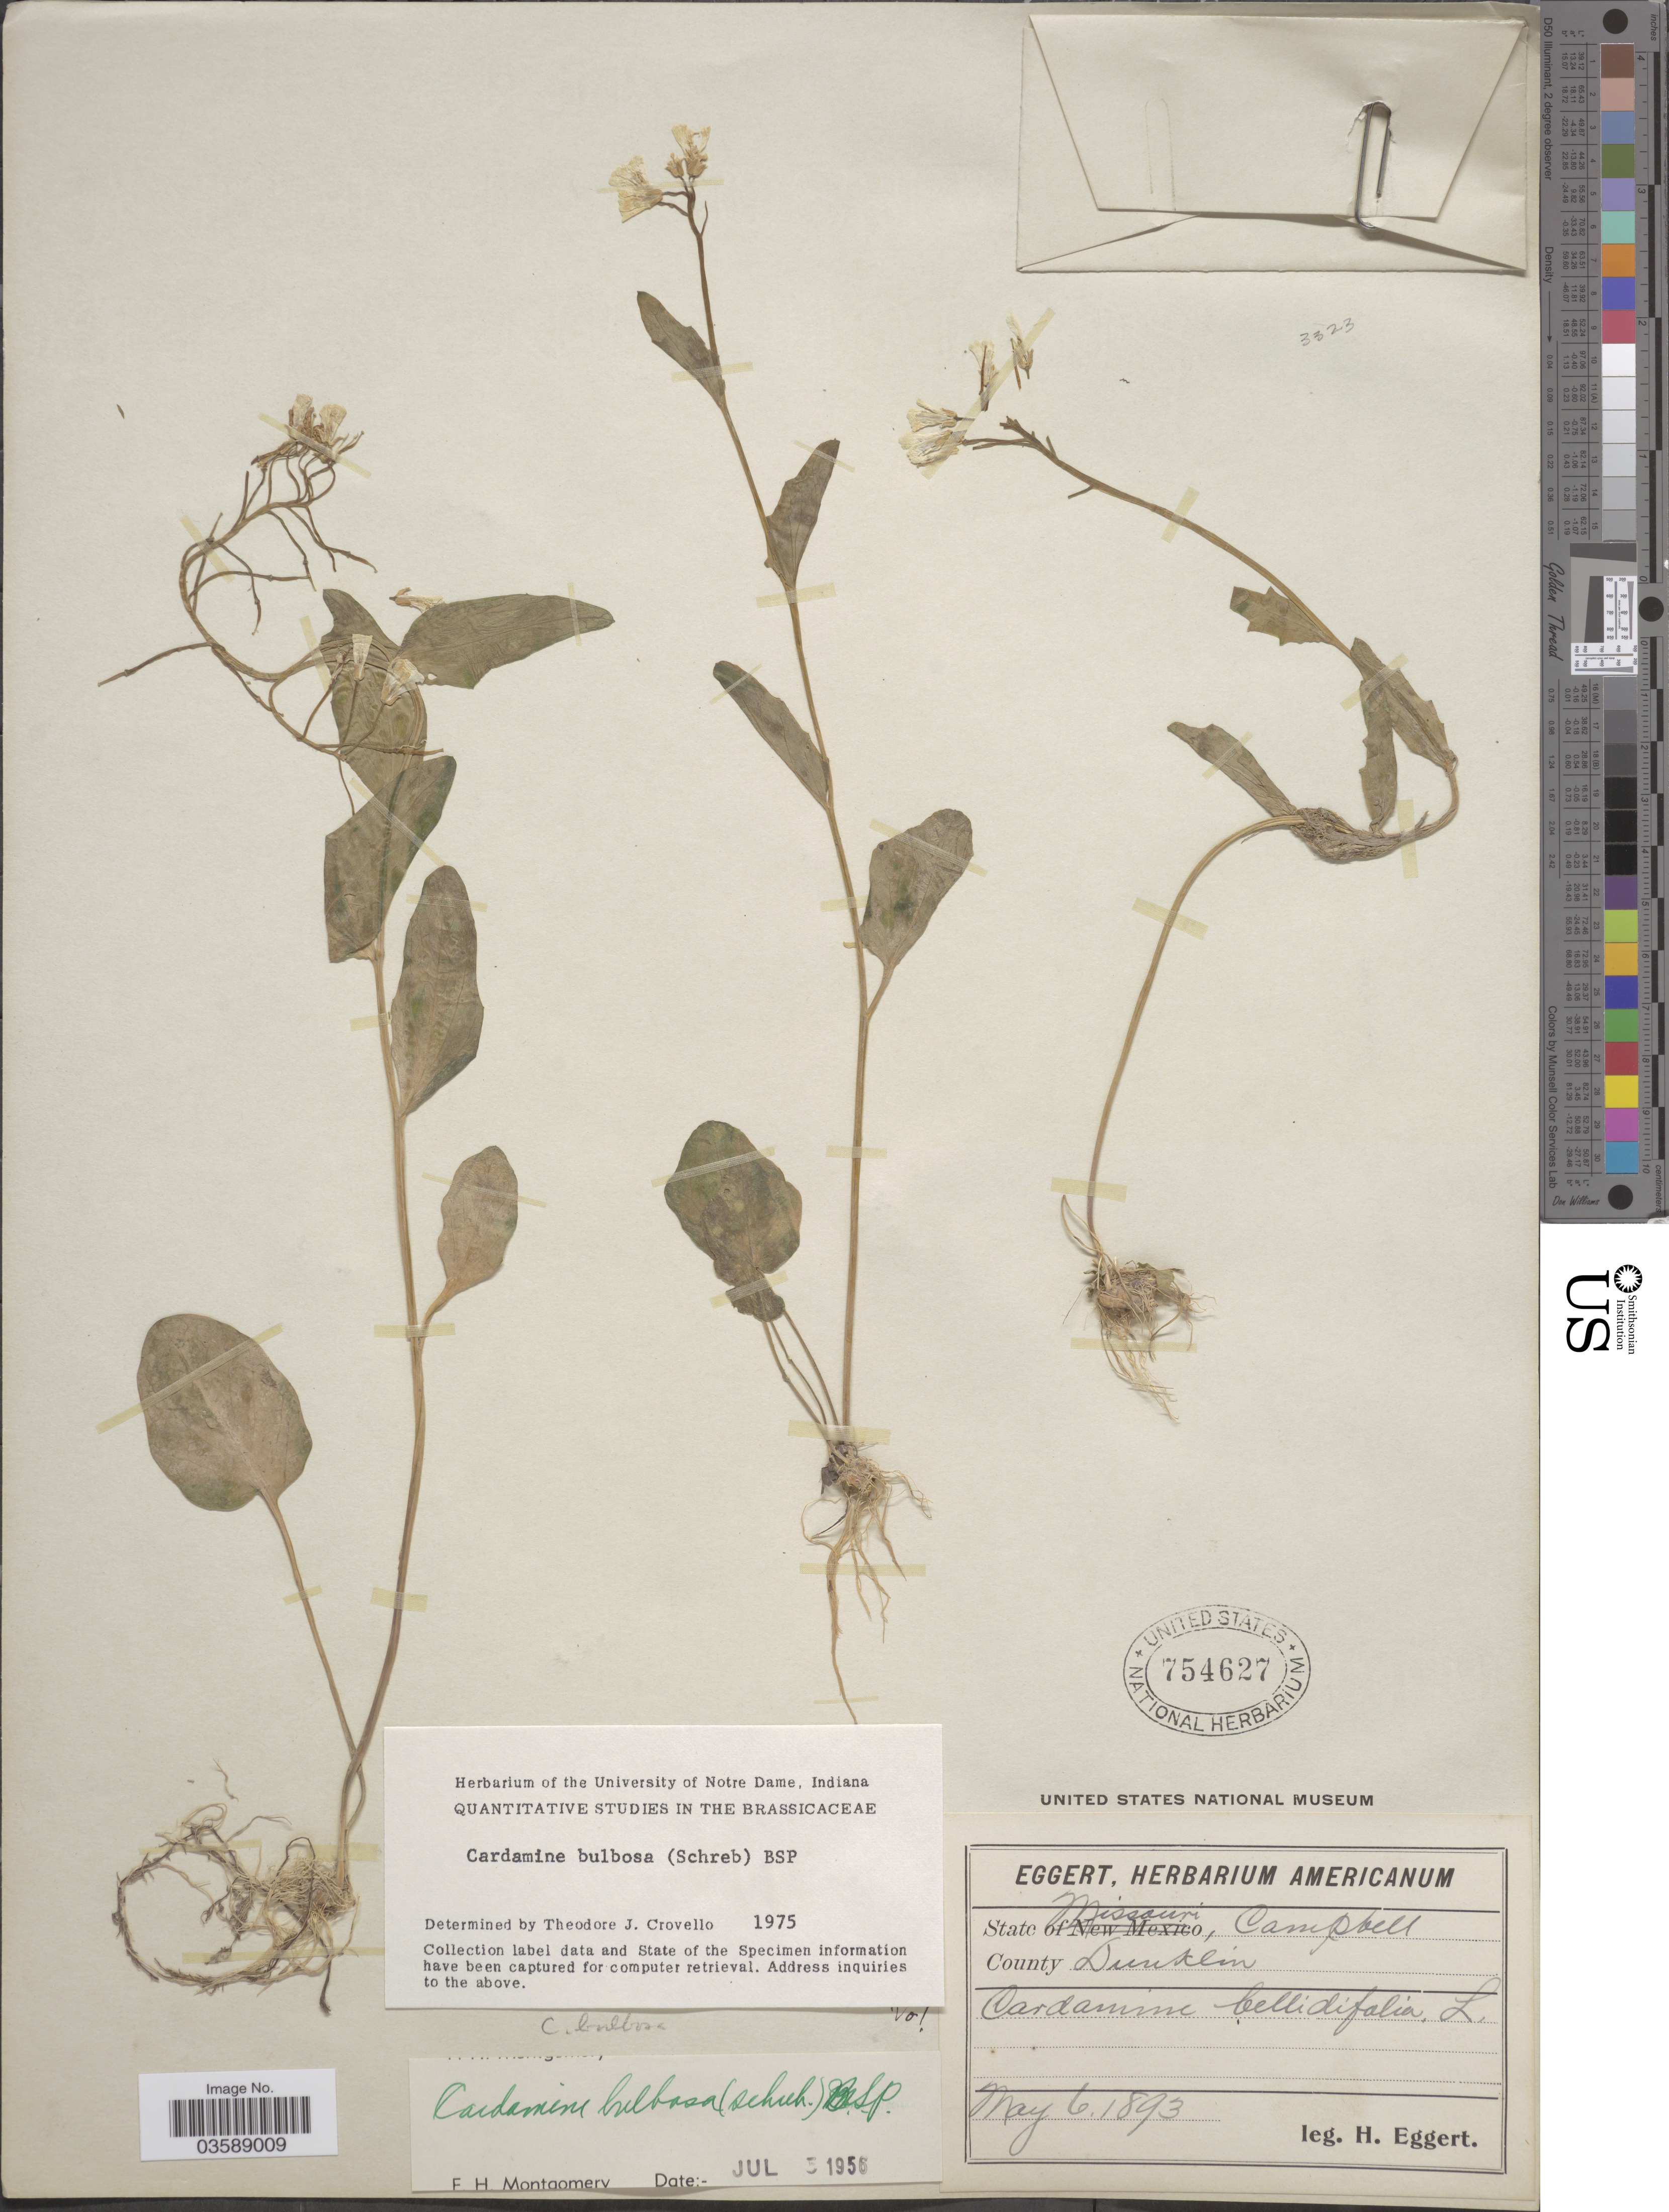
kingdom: Plantae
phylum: Tracheophyta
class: Magnoliopsida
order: Brassicales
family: Brassicaceae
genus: Cardamine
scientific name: Cardamine bulbosa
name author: (Schreb. ex Muhl.) Britton et al.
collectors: H. Eggert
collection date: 1893-05-06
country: United States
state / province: Missouri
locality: Campbell. County Dunklin.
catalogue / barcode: US 754627